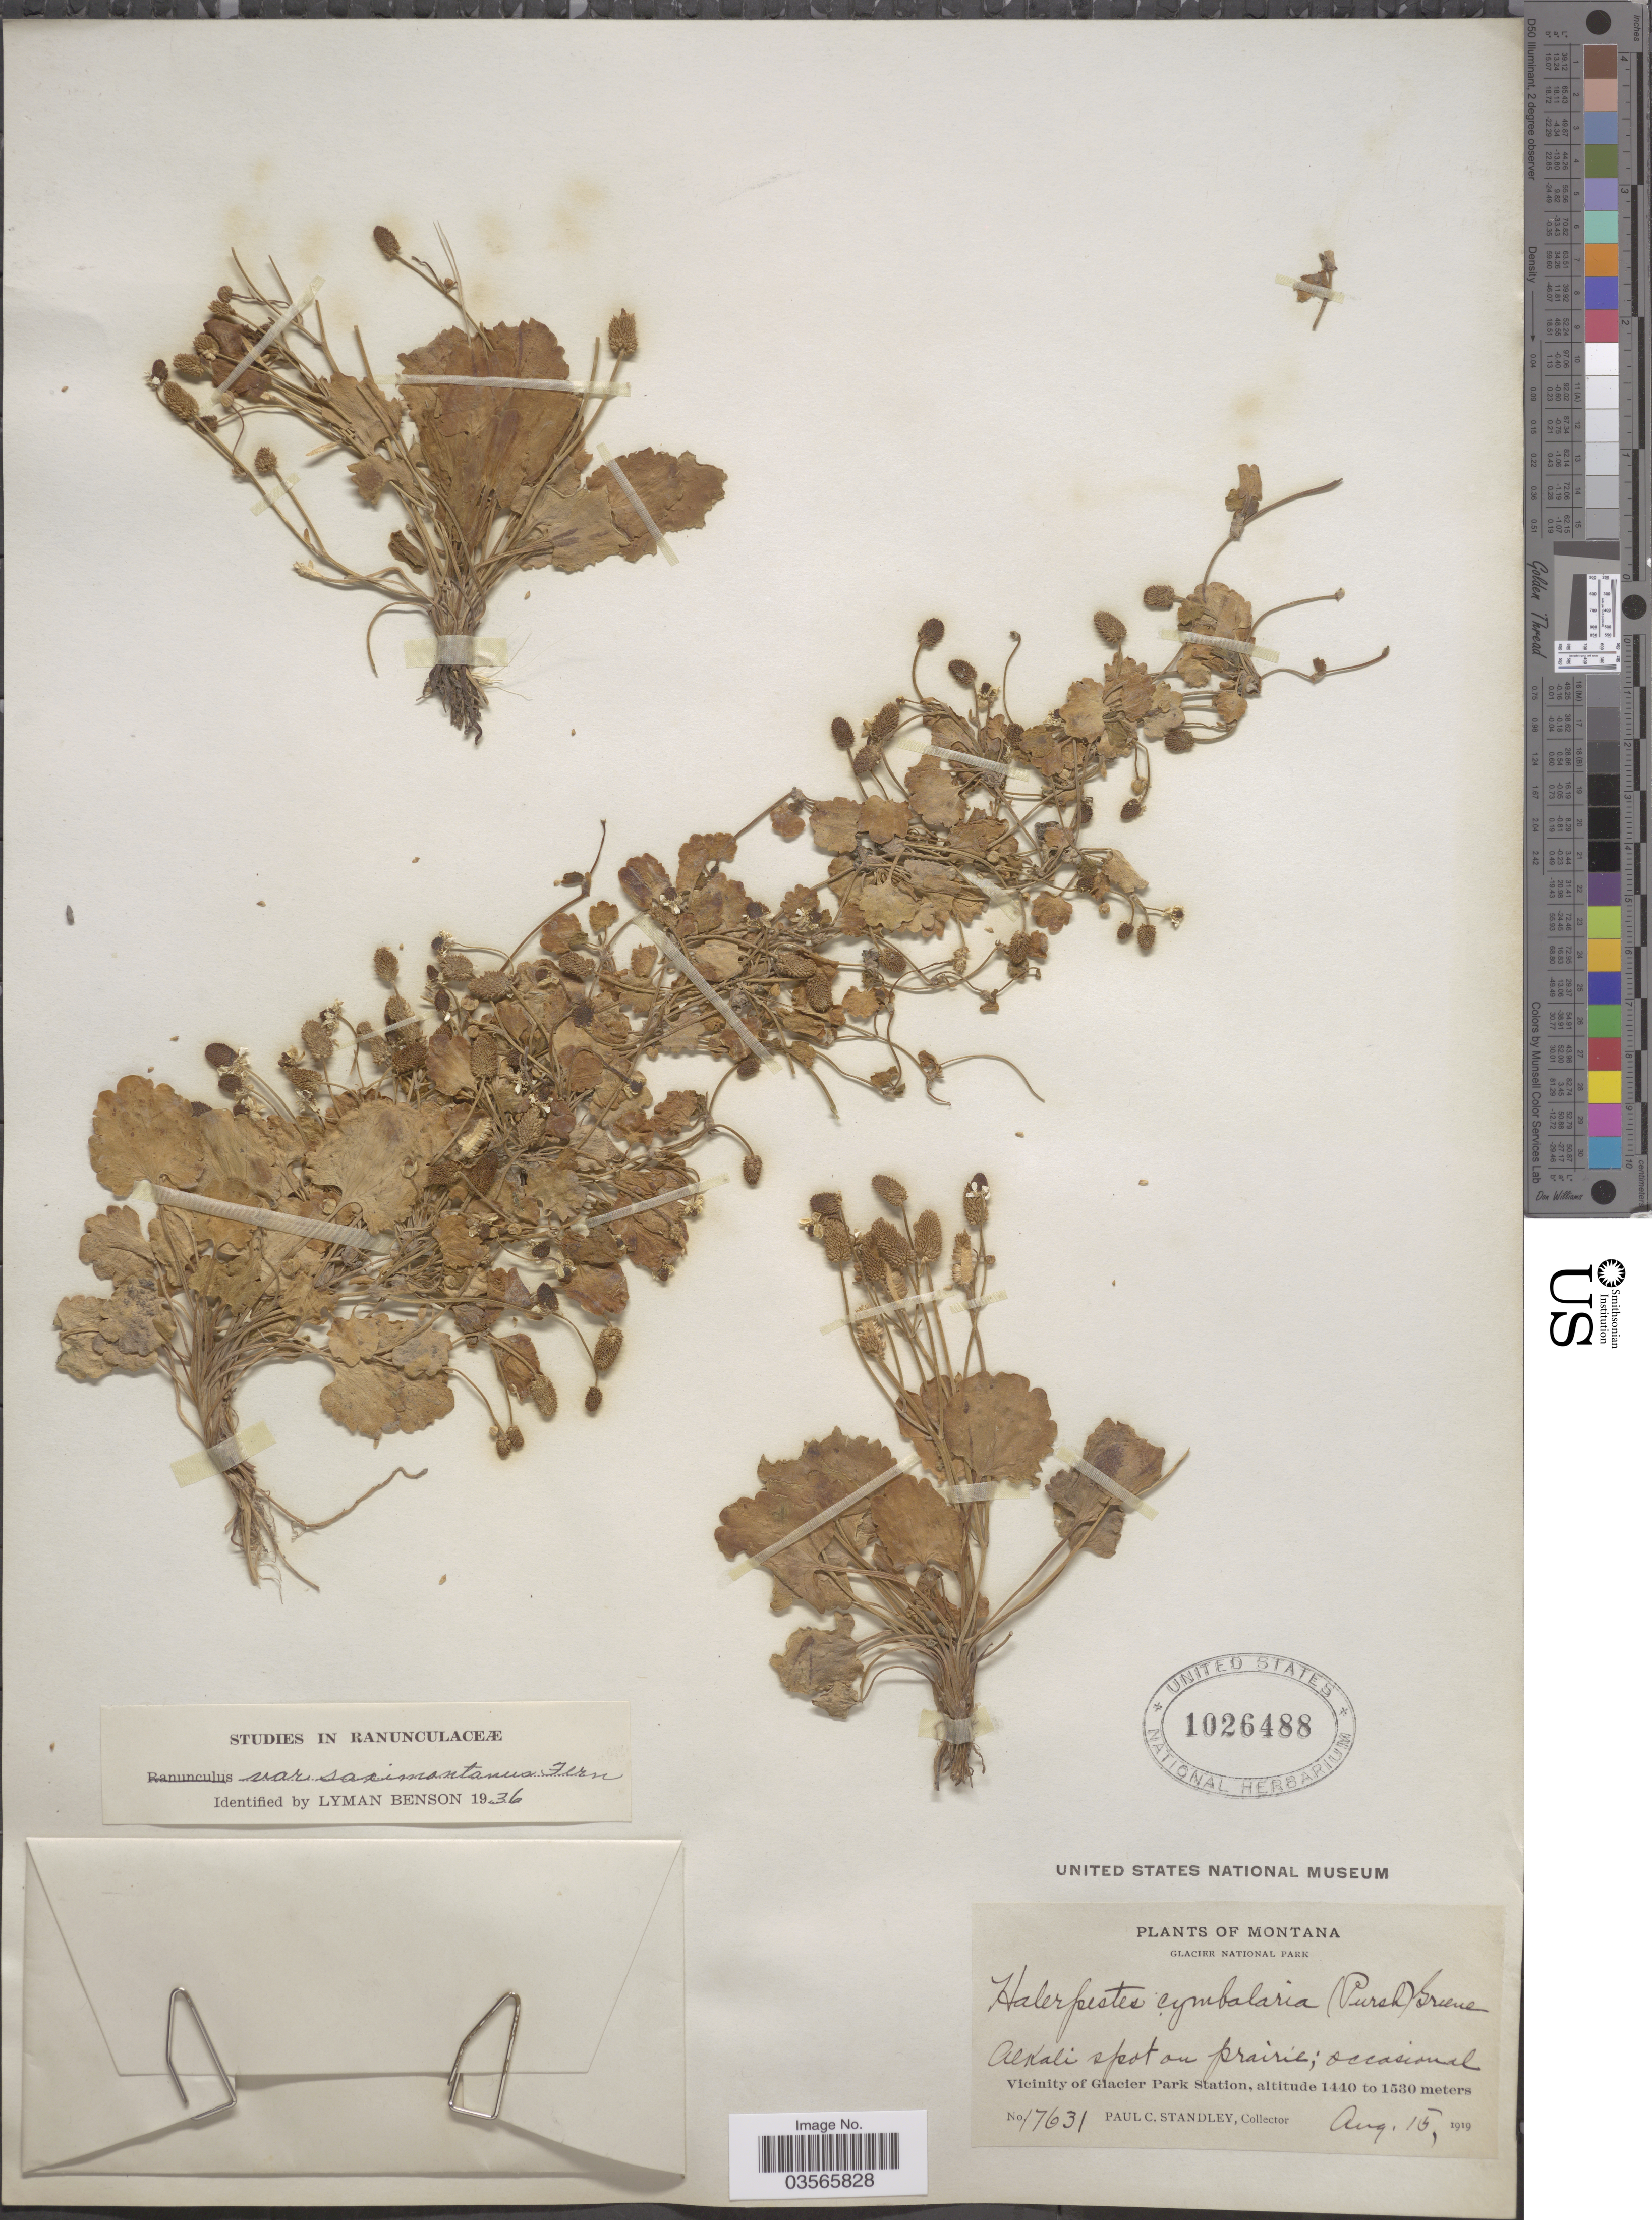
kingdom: Plantae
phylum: Tracheophyta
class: Magnoliopsida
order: Ranunculales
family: Ranunculaceae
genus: Halerpestes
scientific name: Halerpestes cymbalaria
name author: (Pursh) Greene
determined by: Strong, M. T., (US), Smithsonian Institution - National Museum of Natural History (UNITED STATES)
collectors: P. C. Standley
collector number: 17631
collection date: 1919-08-15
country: United States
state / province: Montana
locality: Glacier National Park. Alkali spot on prairie. Vicinity of Glacier Park Station.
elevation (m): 1440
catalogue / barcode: US 1026488